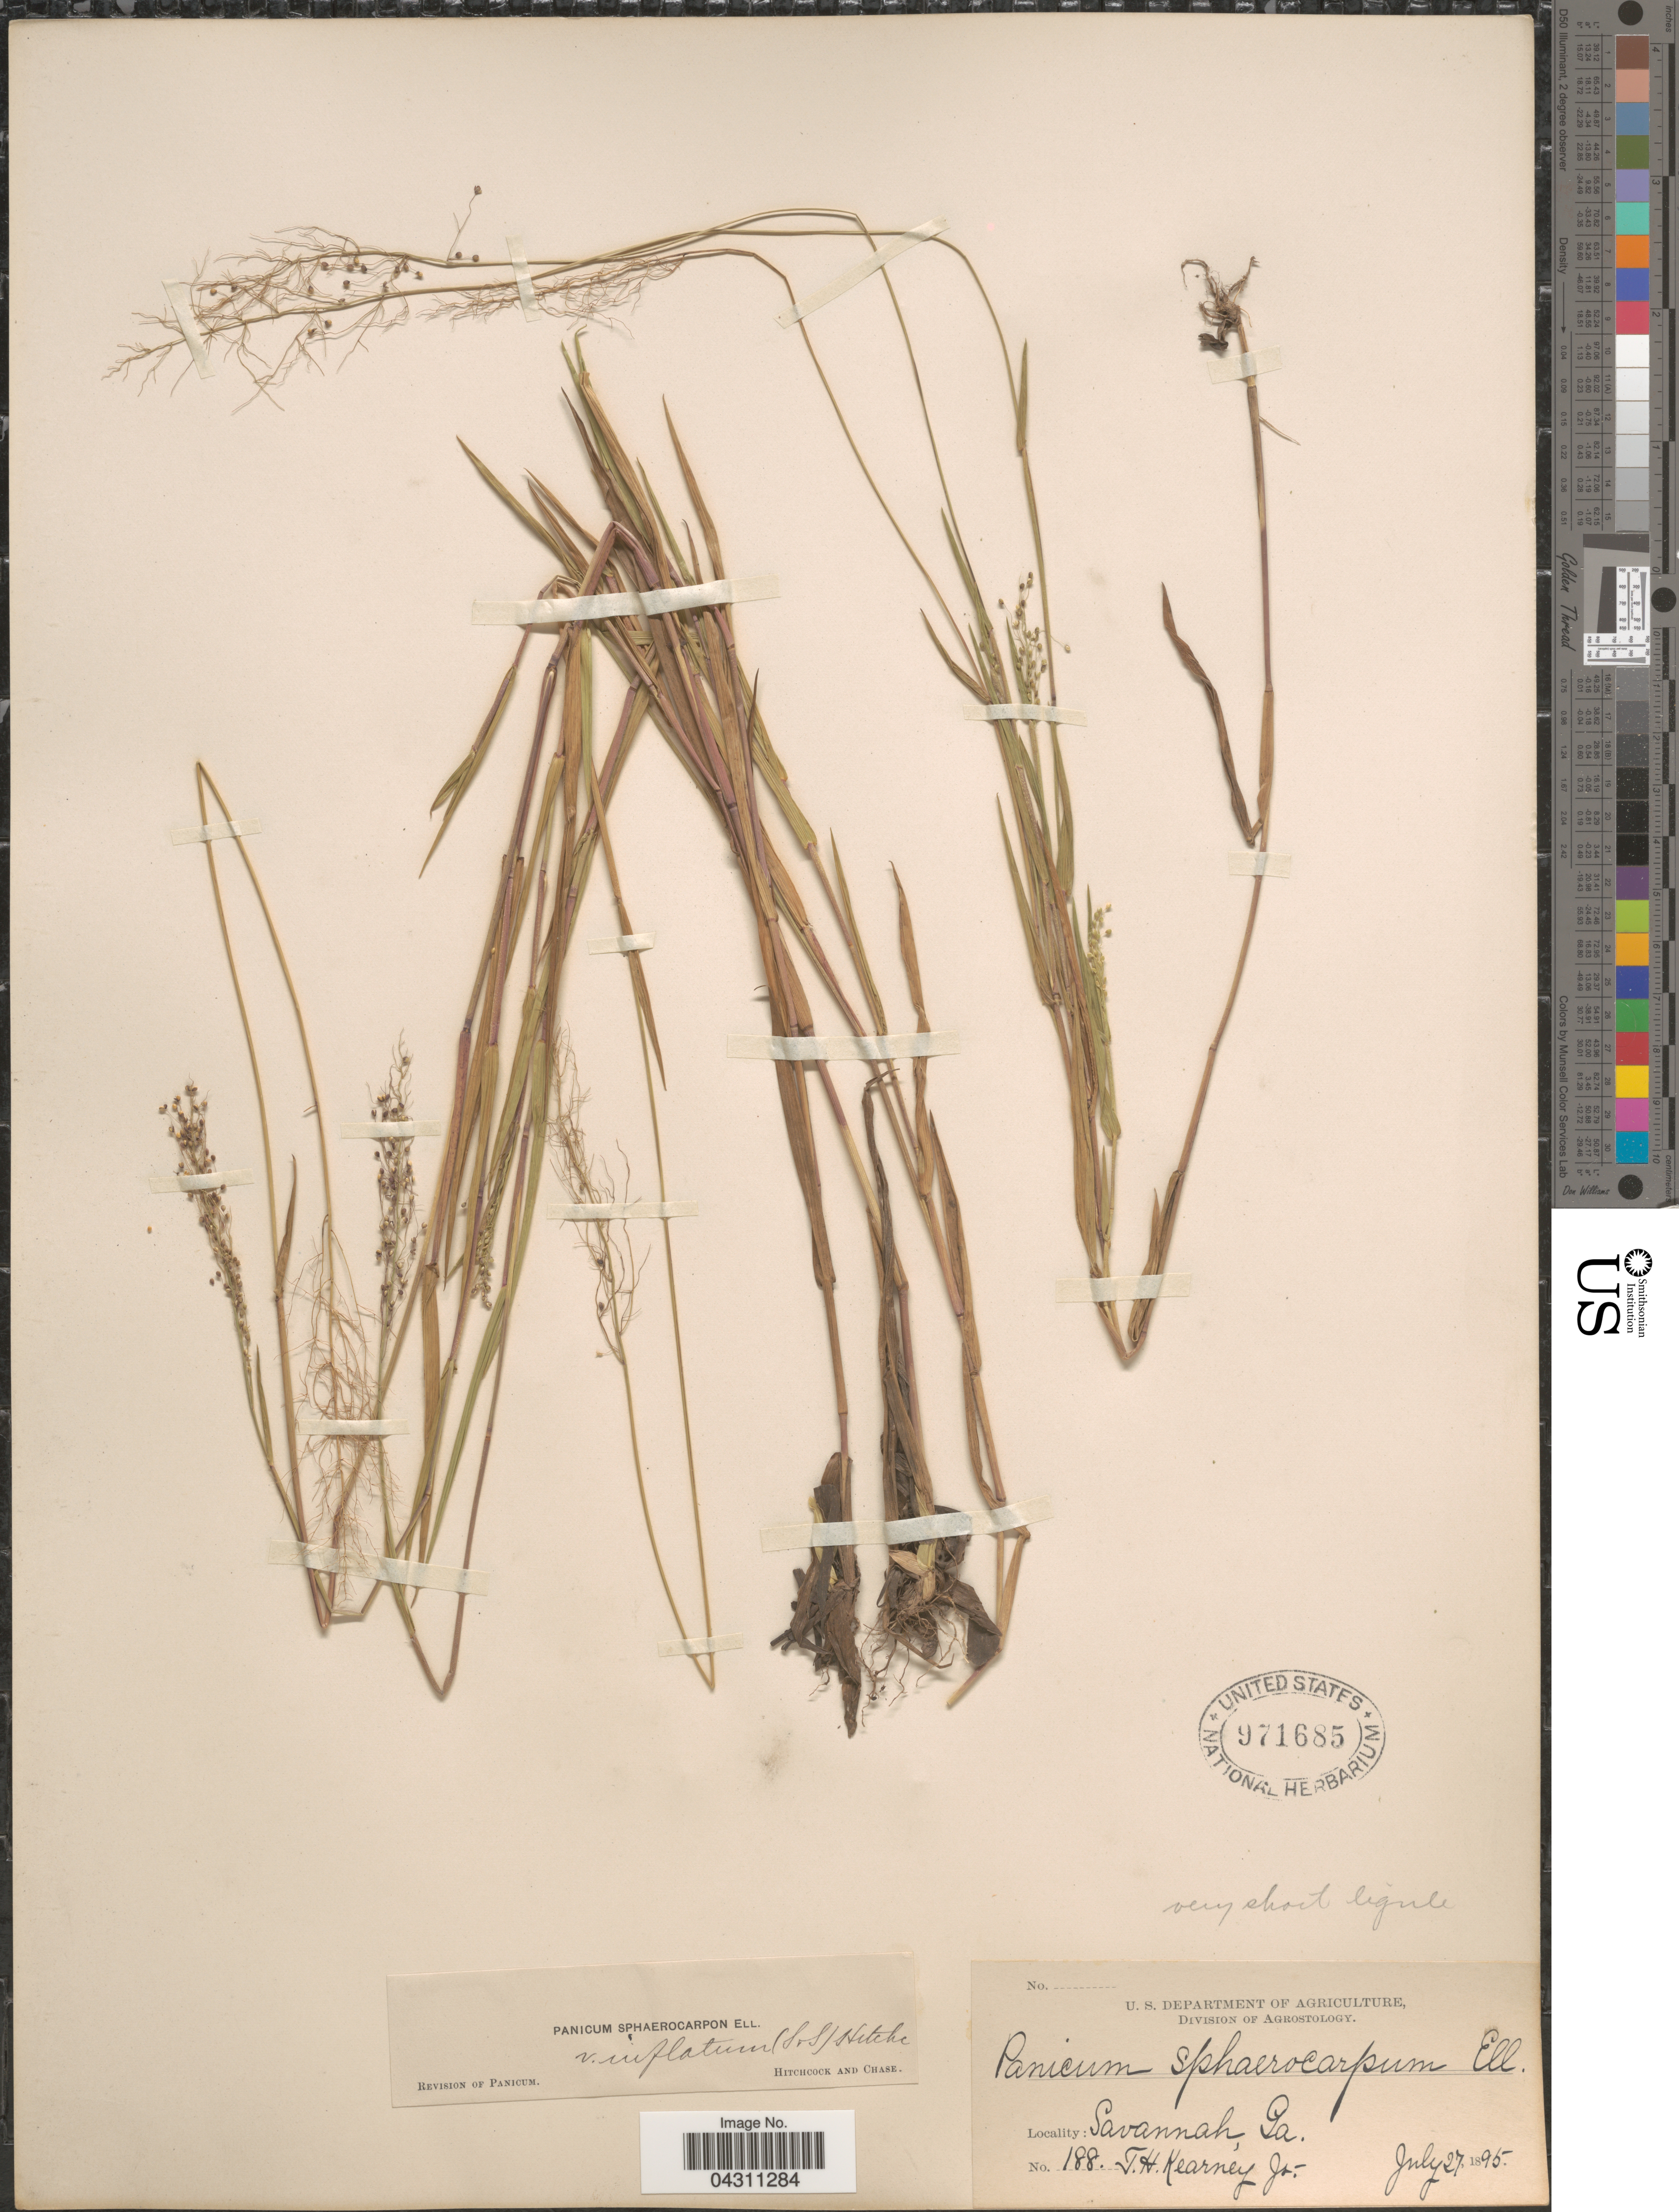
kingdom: Plantae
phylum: Tracheophyta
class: Liliopsida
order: Poales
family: Poaceae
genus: Dichanthelium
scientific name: Dichanthelium sphaerocarpon var. sphaerocarpon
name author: (Elliott) Gould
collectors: T. H. Kearney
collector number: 188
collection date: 1895-07-27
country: United States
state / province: Georgia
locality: Savannah.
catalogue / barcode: US 971685